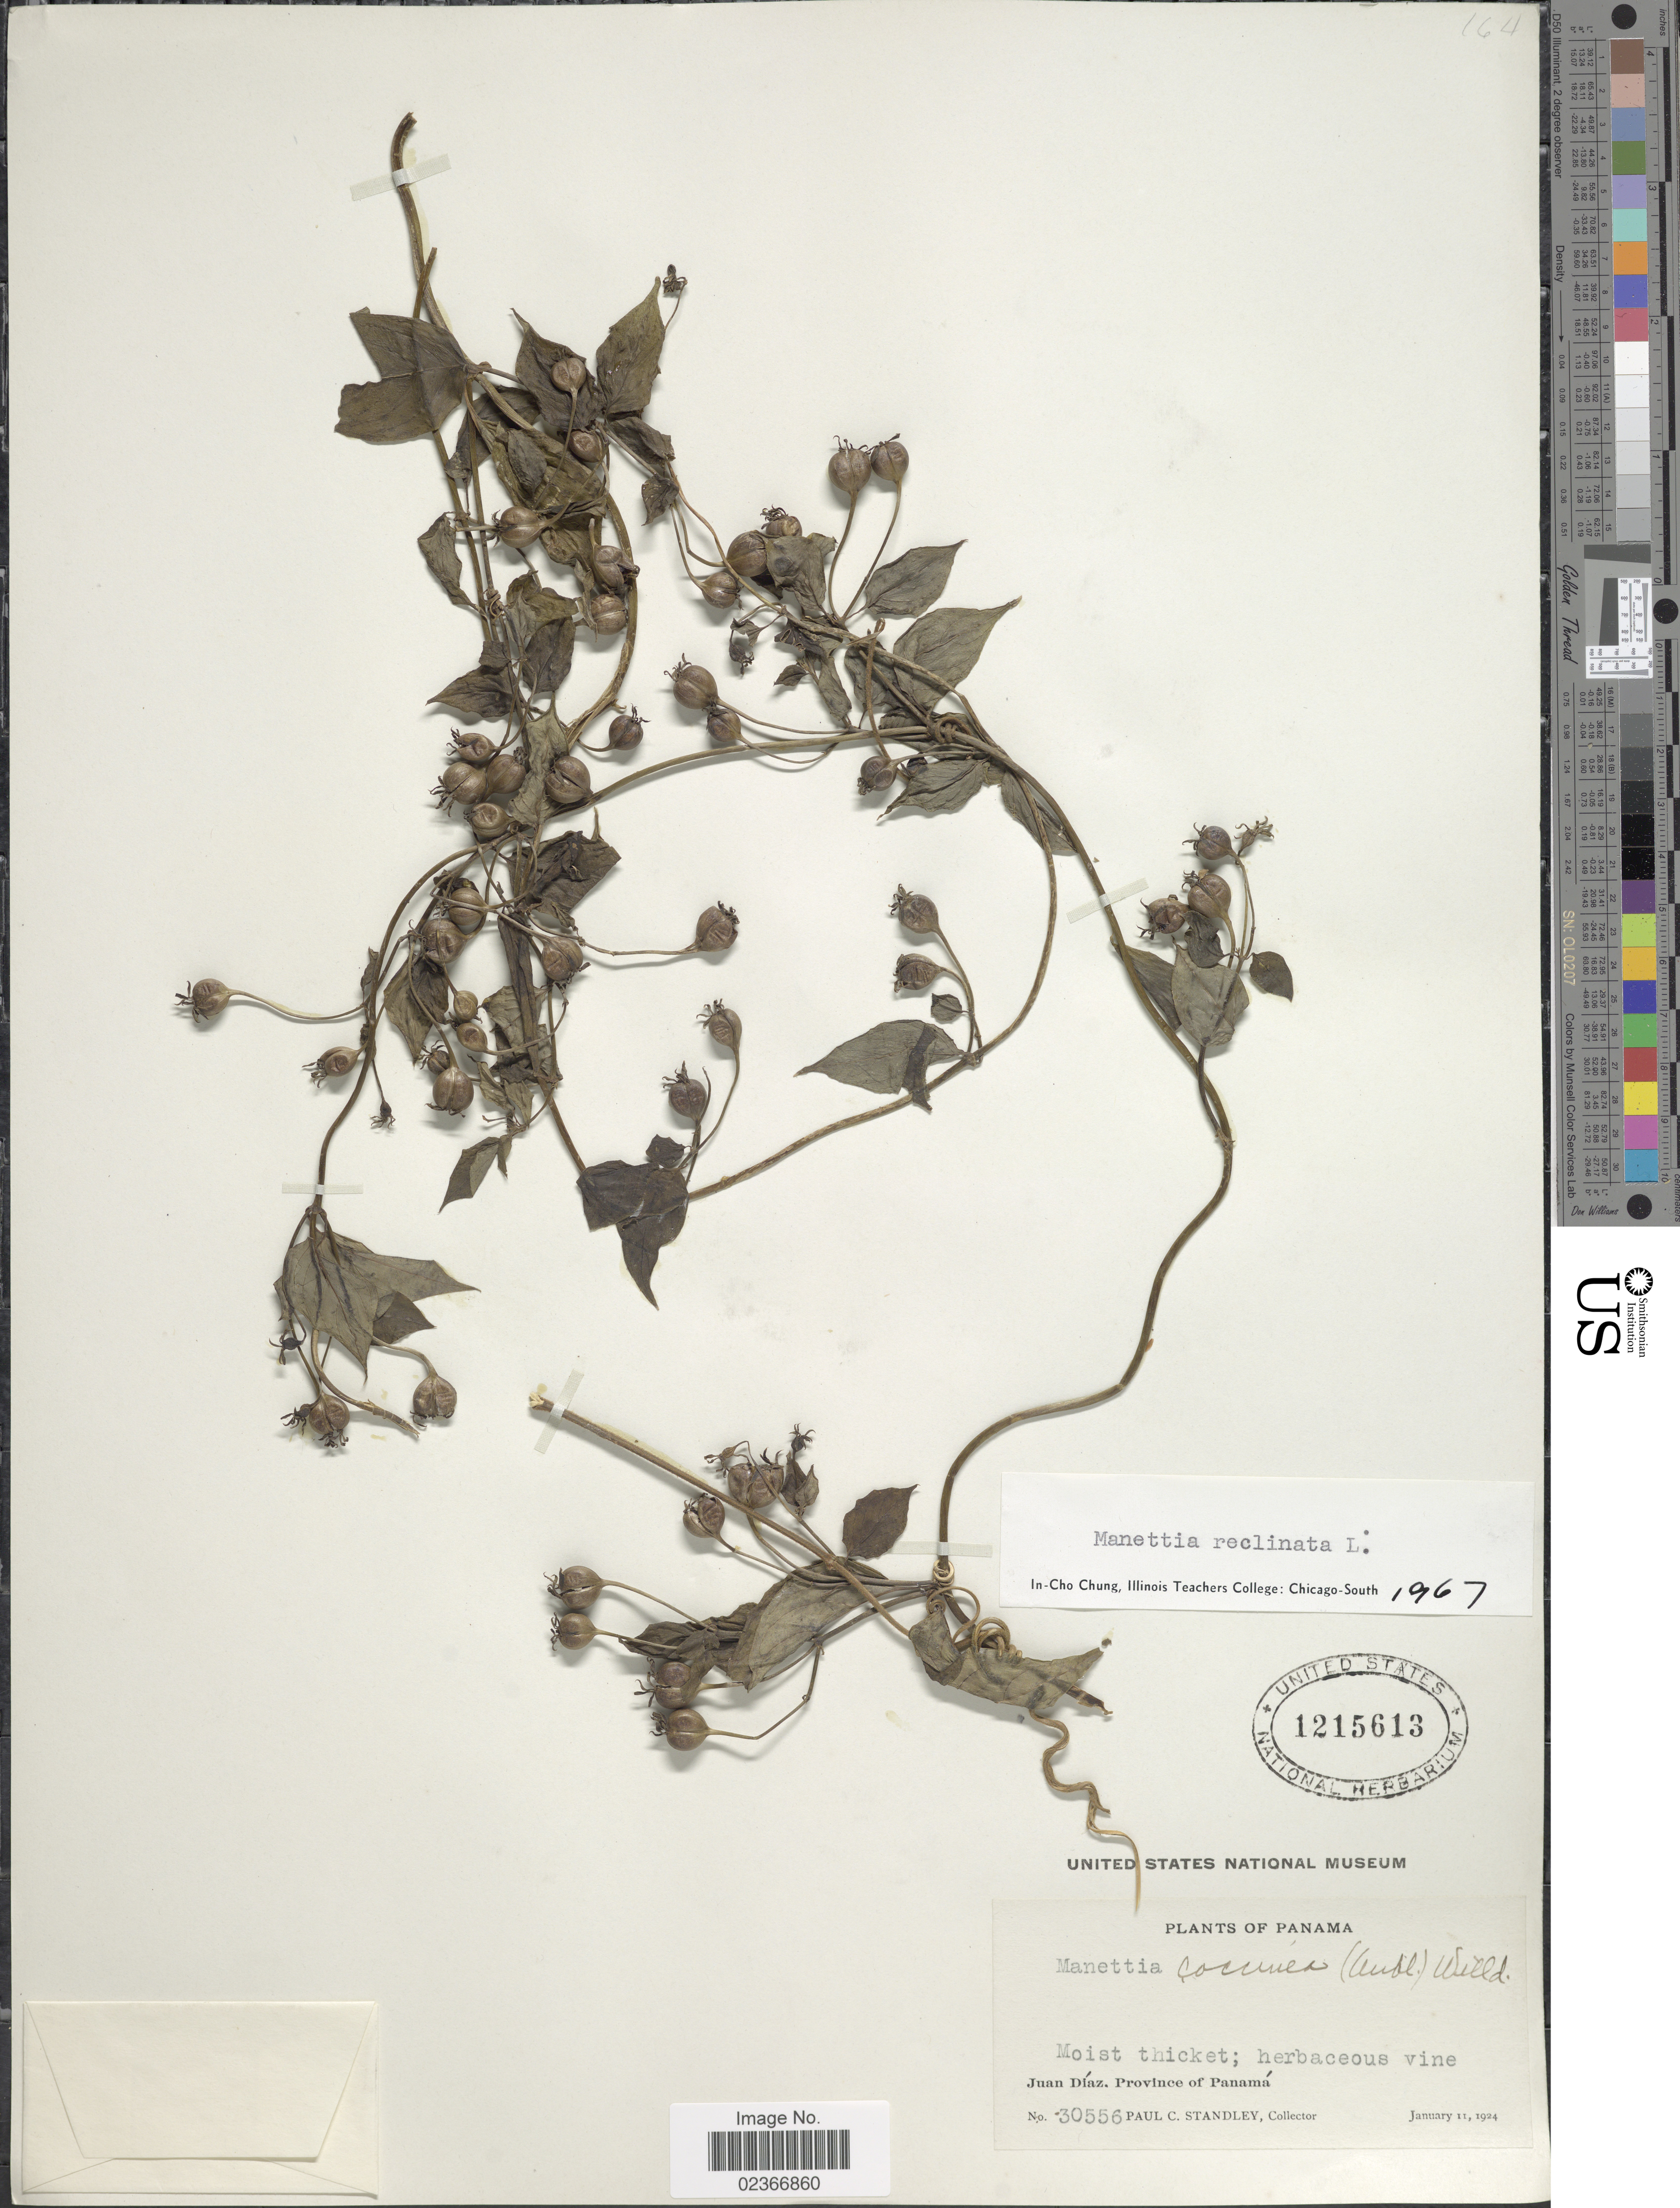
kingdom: Plantae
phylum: Tracheophyta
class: Magnoliopsida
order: Gentianales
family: Rubiaceae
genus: Manettia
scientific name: Manettia reclinata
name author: L.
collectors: P. C. Standley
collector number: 30556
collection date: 1924-01-11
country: Panama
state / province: Panamá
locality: Juan Diaz, Province of Panama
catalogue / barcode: US 1215613